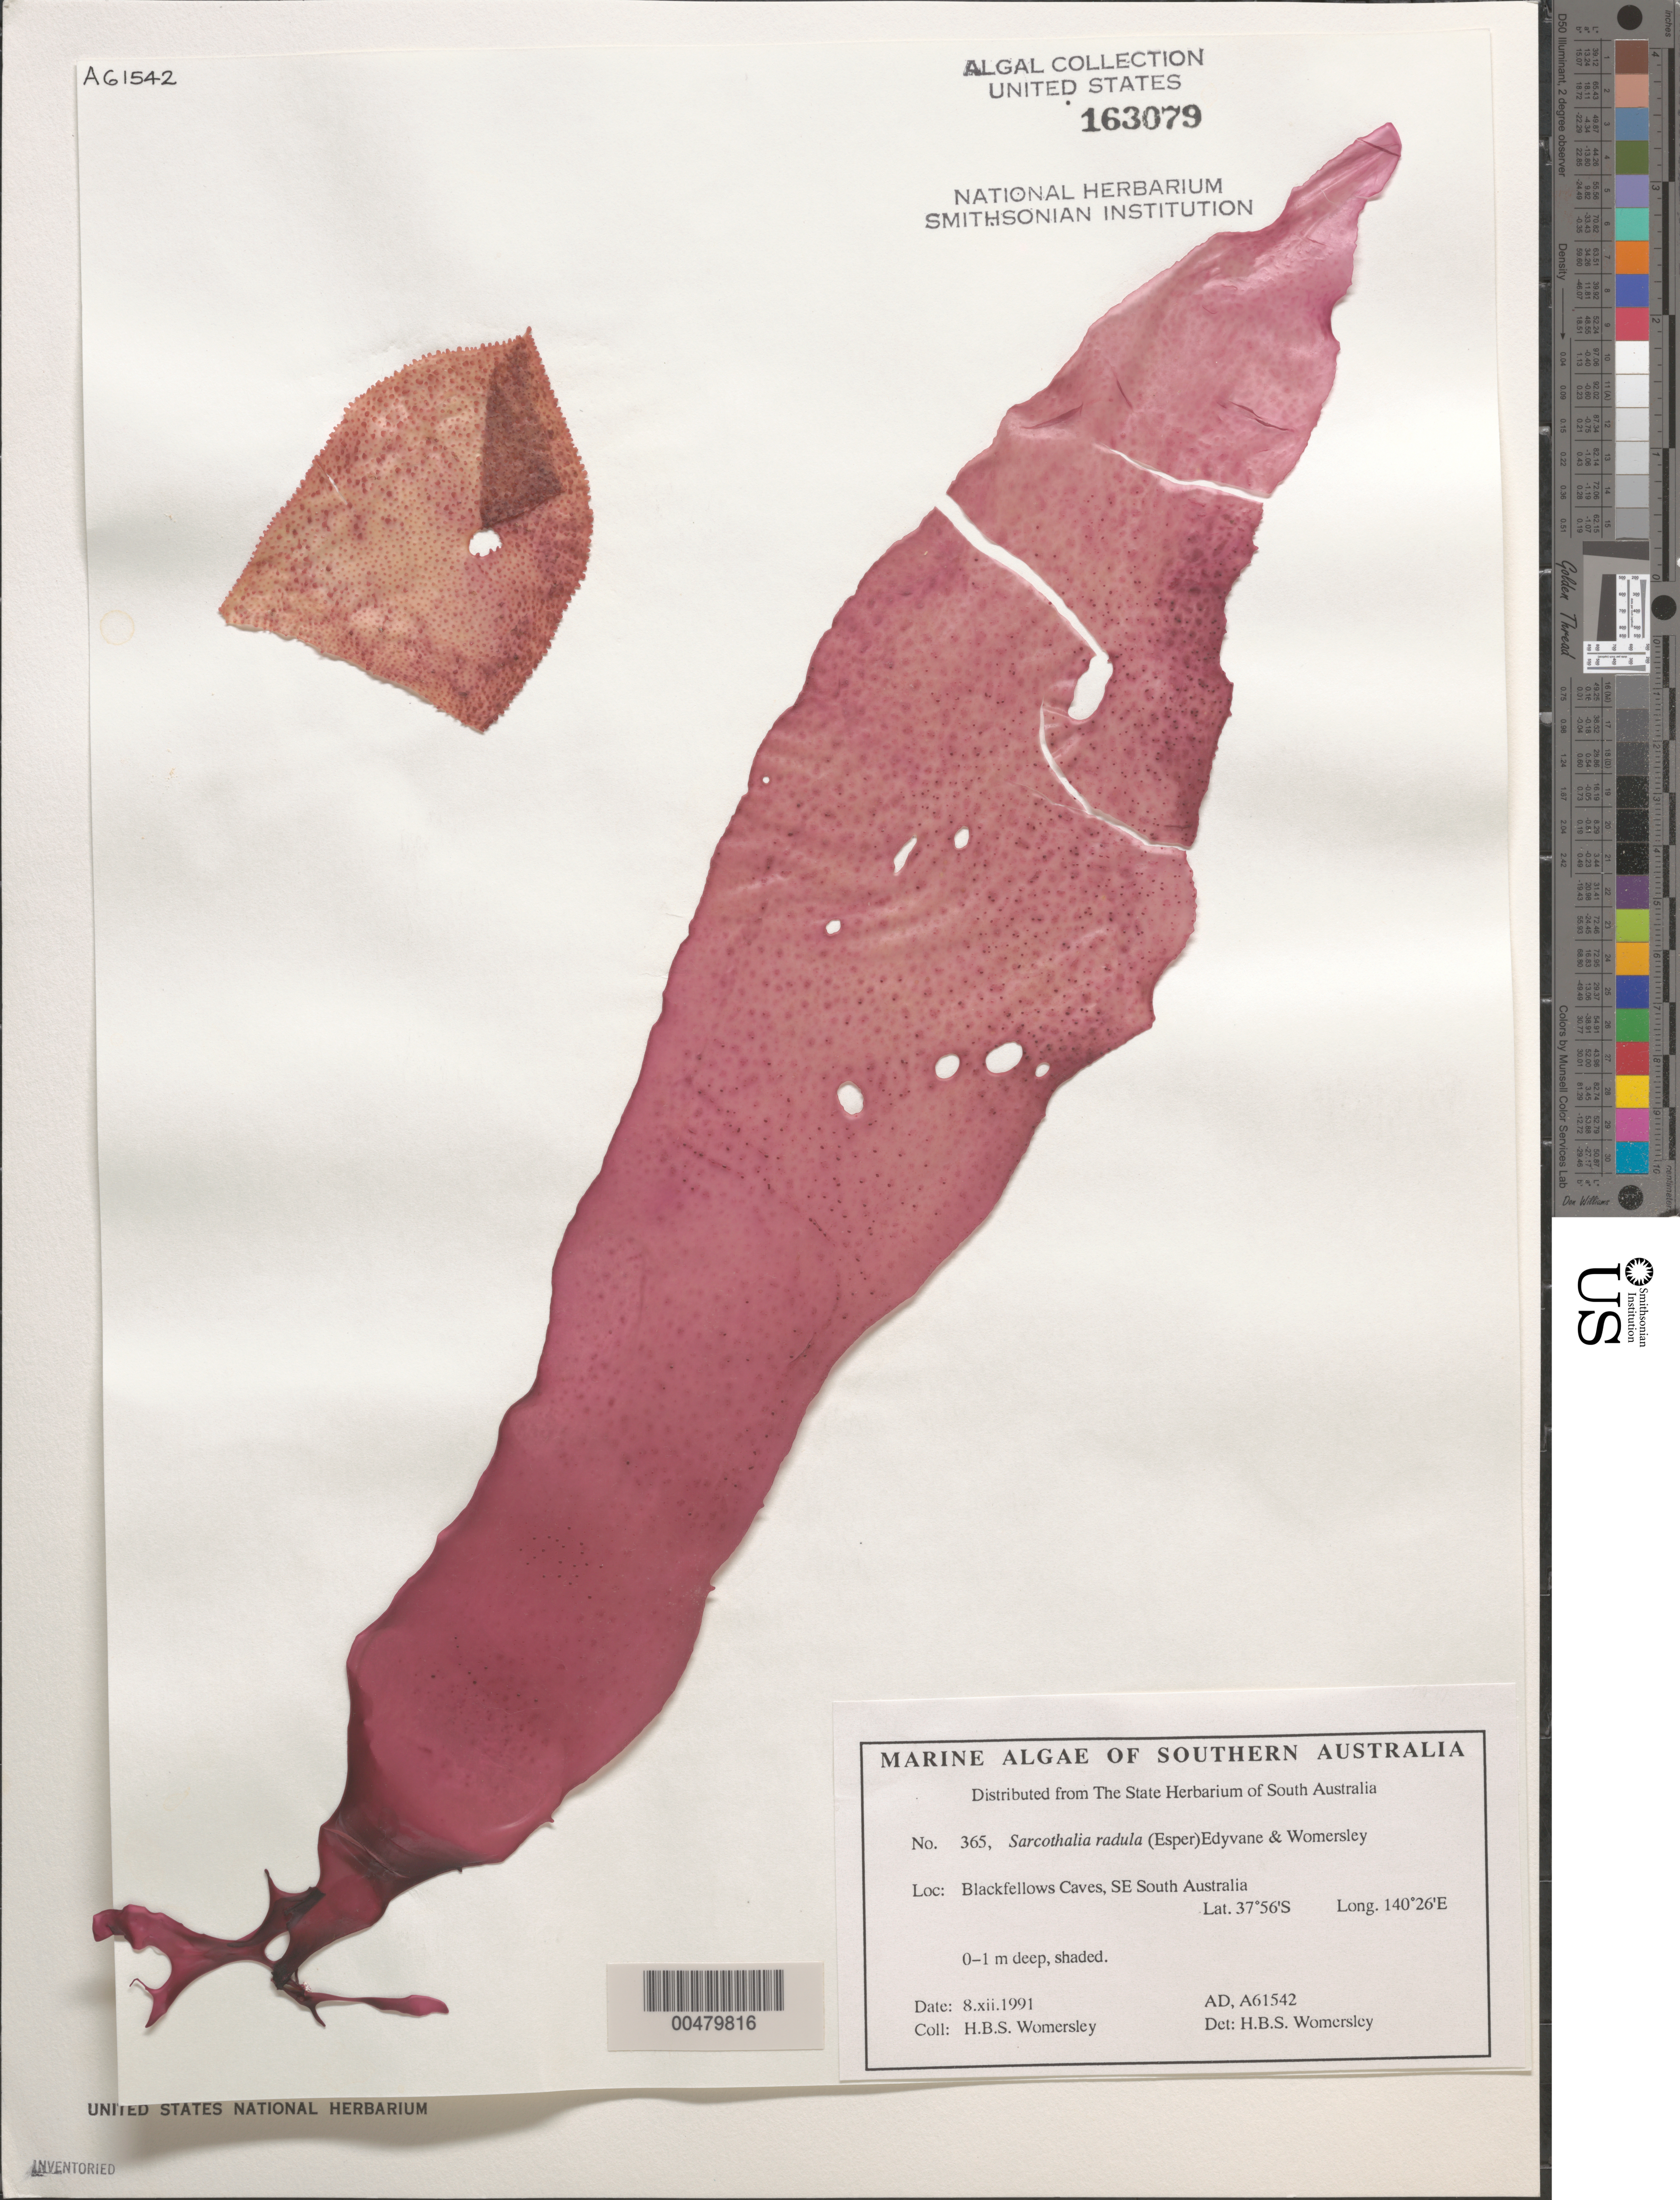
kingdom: Plantae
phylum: Rhodophyta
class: Florideophyceae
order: Gigartinales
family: Gigartinaceae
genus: Sarcothalia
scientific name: Sarcothalia radula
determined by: Womersley, H. B. S.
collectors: H. B. S. Womersley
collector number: Ad A61542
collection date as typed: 08 Dec 1991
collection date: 1991-12-08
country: Australia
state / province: South Australia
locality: Blackfellows caves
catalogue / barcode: US 163079